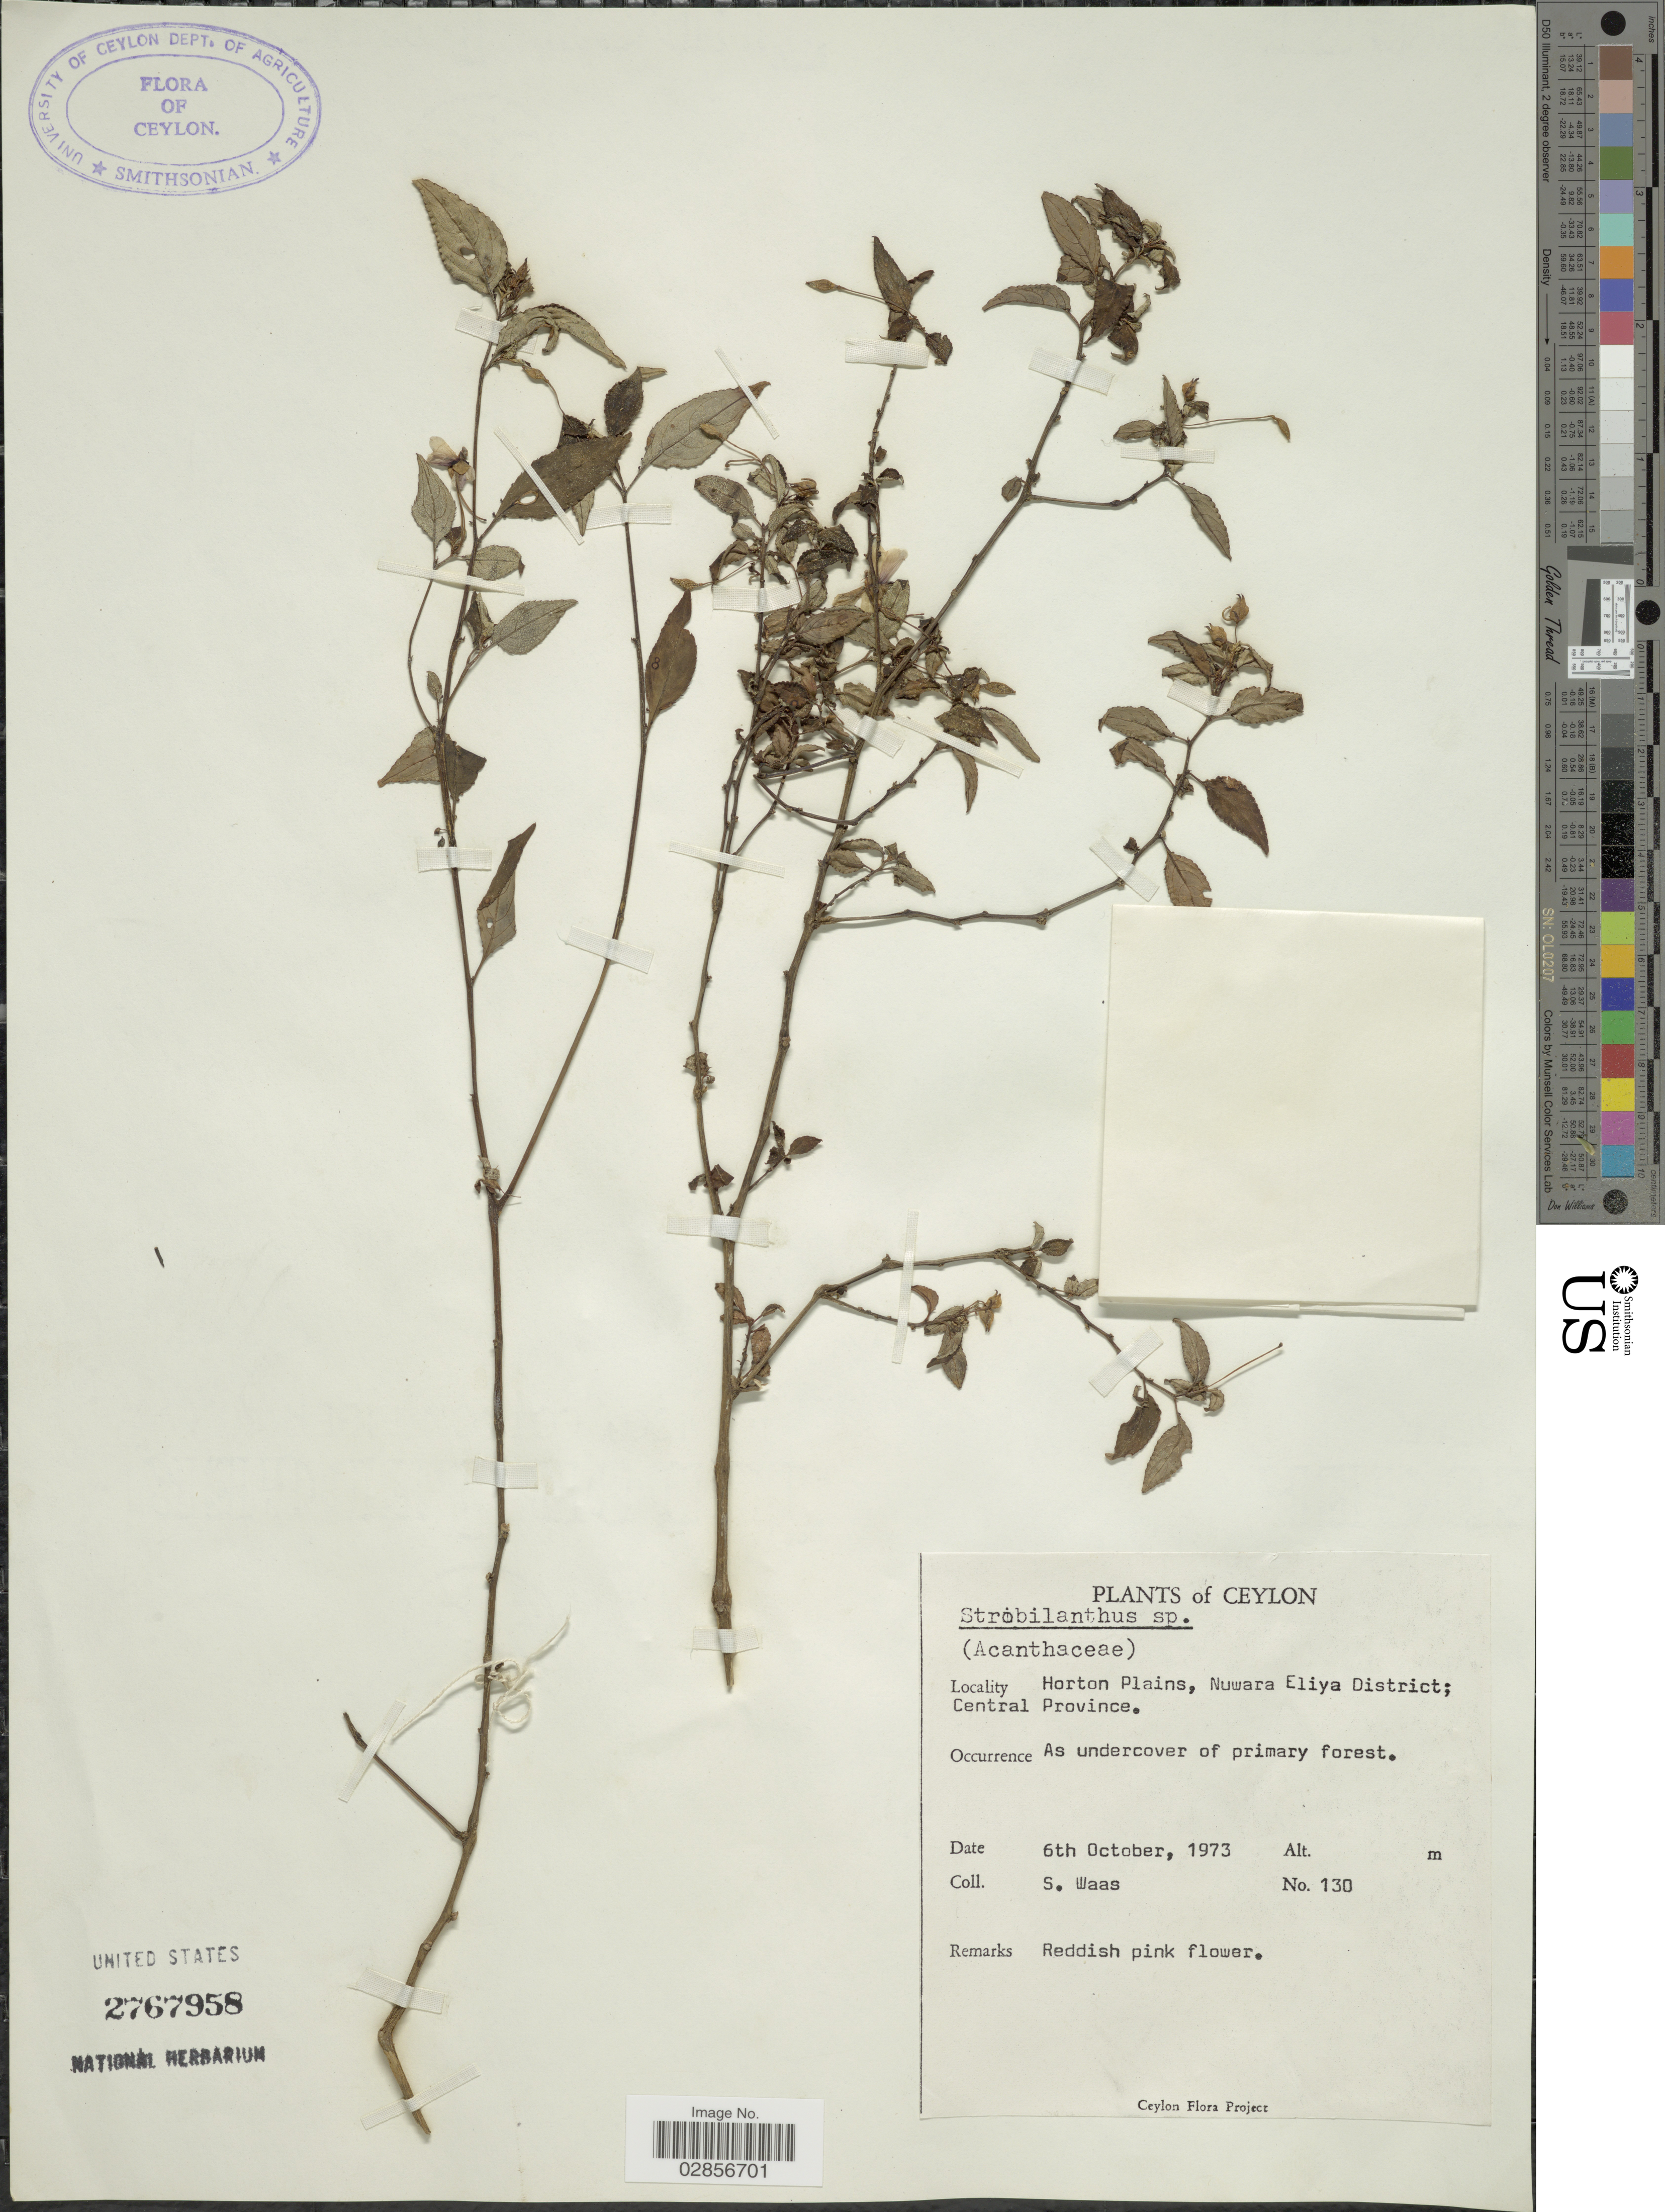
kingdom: Plantae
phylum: Tracheophyta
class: Magnoliopsida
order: Lamiales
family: Acanthaceae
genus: Strobilanthes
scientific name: Strobilanthes sp.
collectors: S. Waas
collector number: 130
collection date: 1973-10-06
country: Sri Lanka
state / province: Central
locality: Ceylon, Horton Plains, Nuwara Eliya District; Central Province.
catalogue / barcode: US 2767958